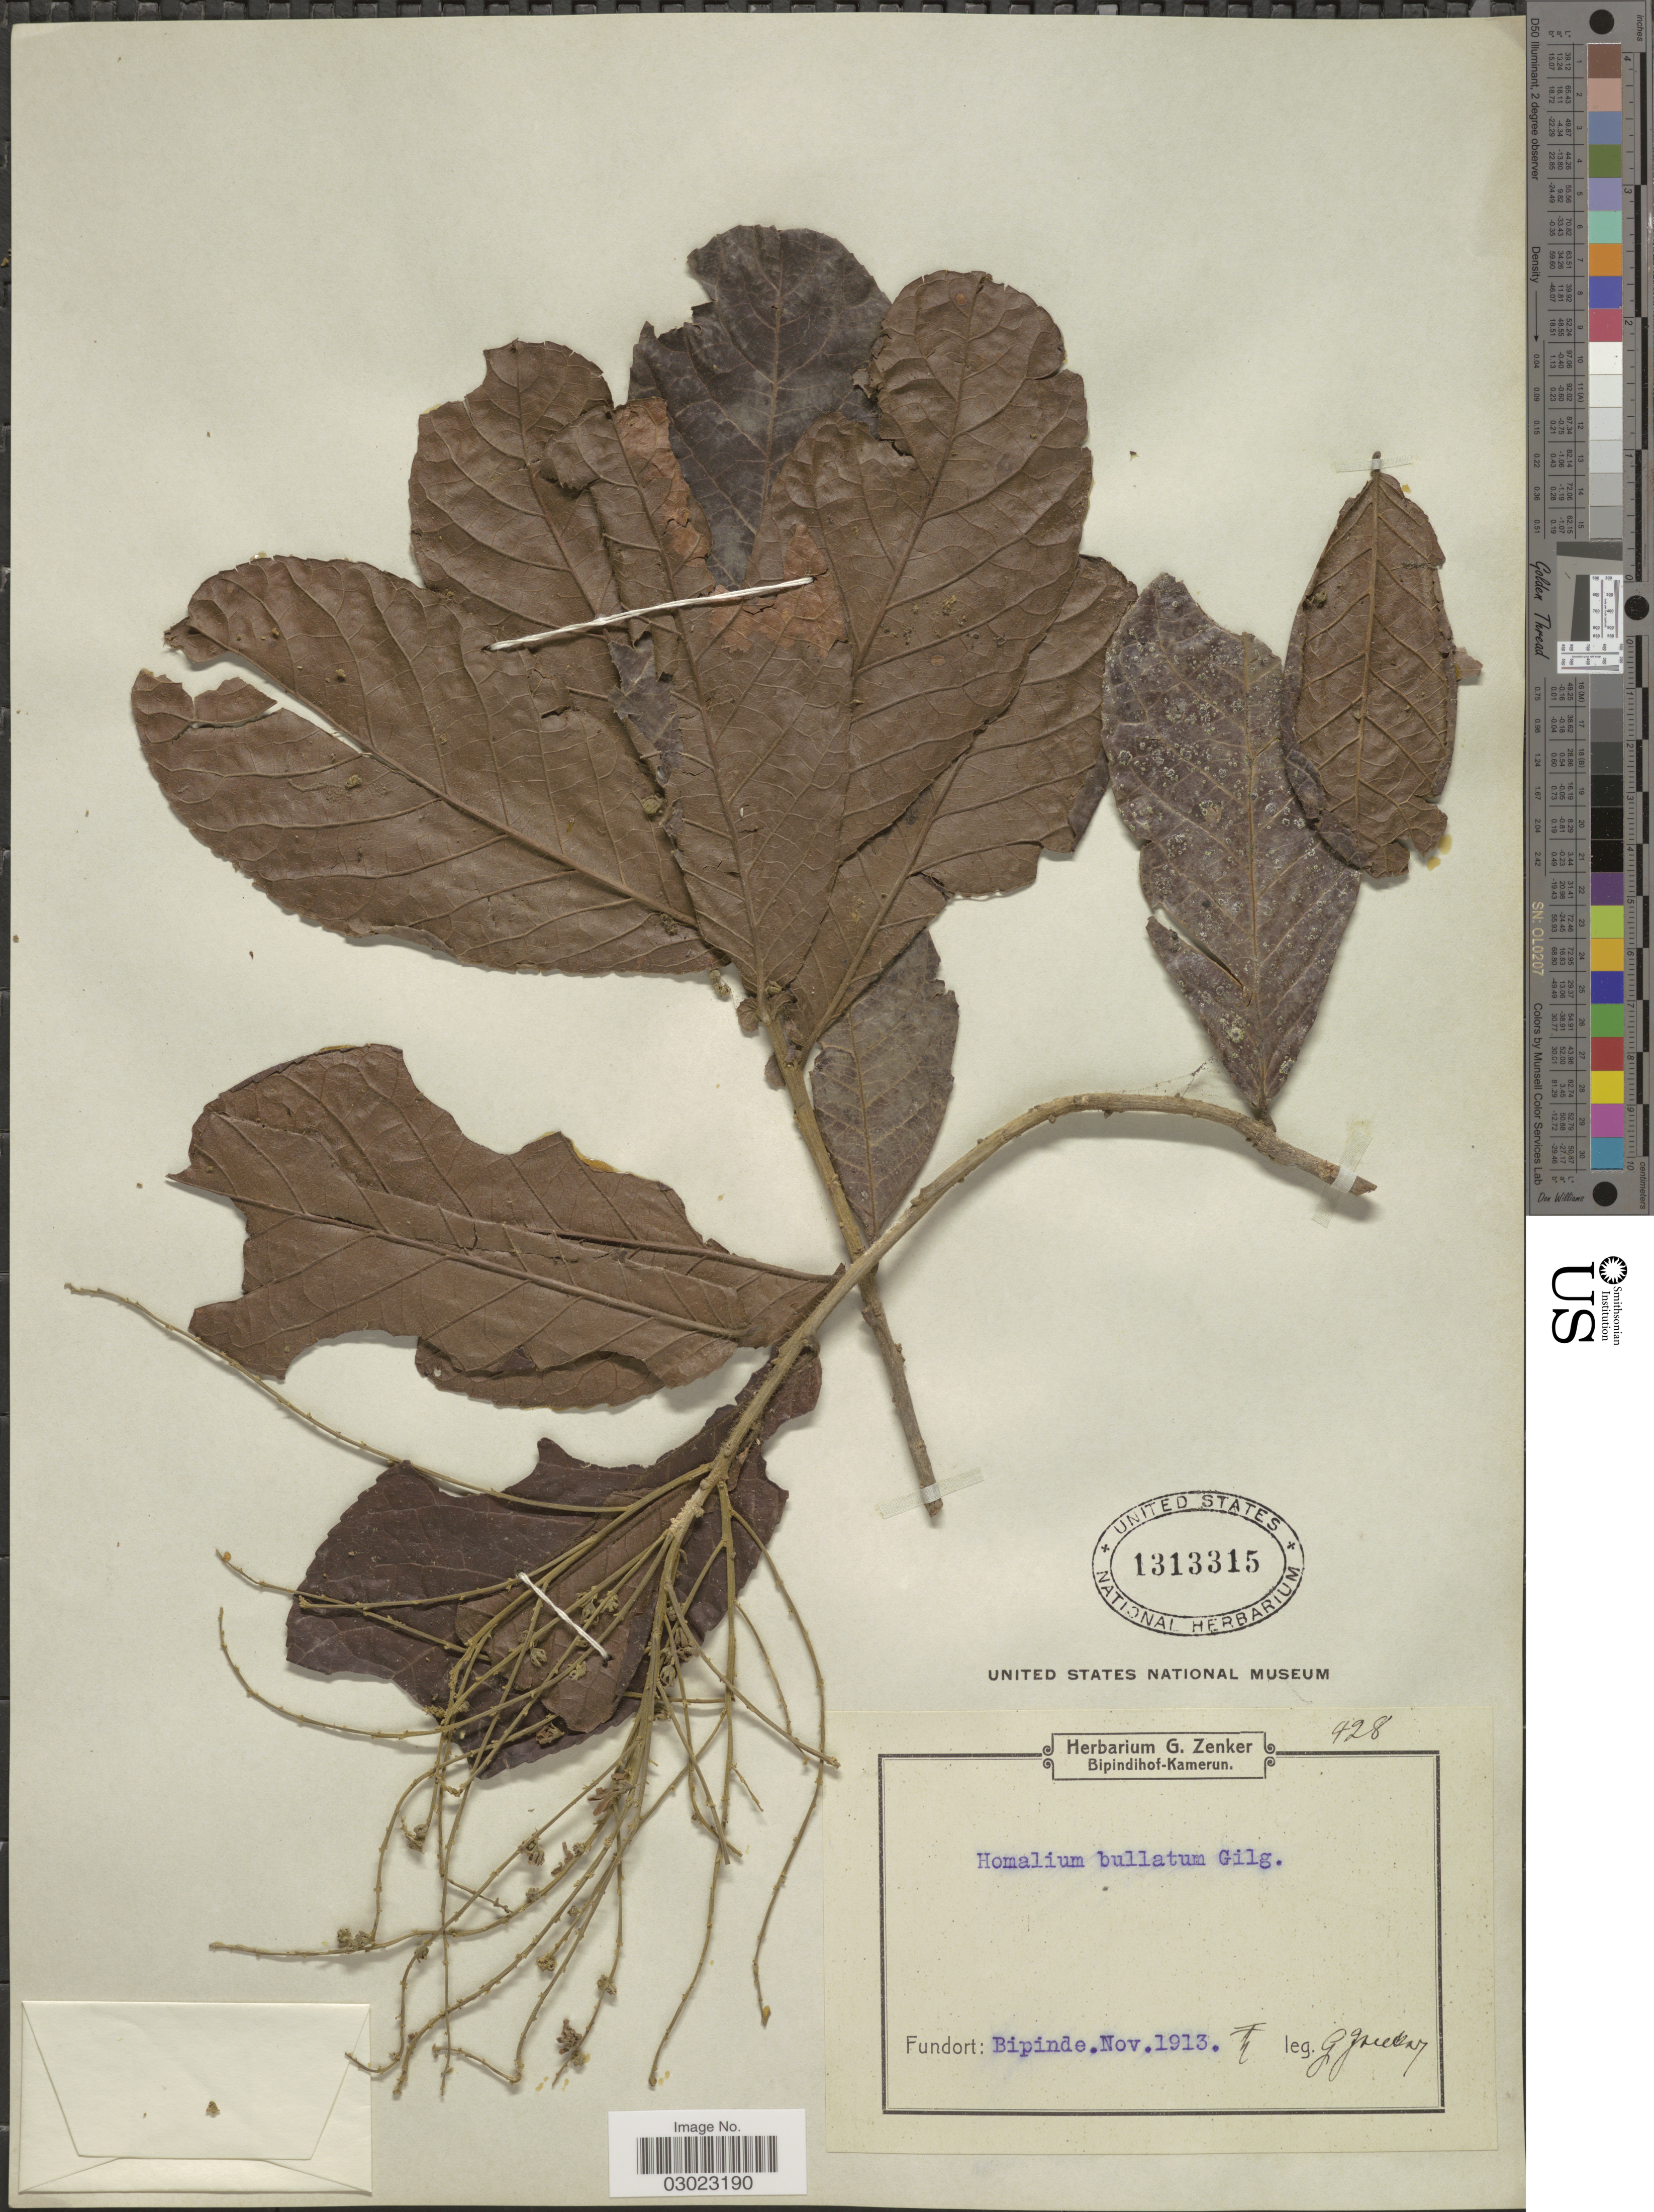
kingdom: Plantae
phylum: Tracheophyta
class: Magnoliopsida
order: Malpighiales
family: Salicaceae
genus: Homalium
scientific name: Homalium bullatum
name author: Gilg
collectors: G. A. Zenker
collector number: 428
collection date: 1913-11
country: Cameroon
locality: Bipinde.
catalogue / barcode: US 1313315